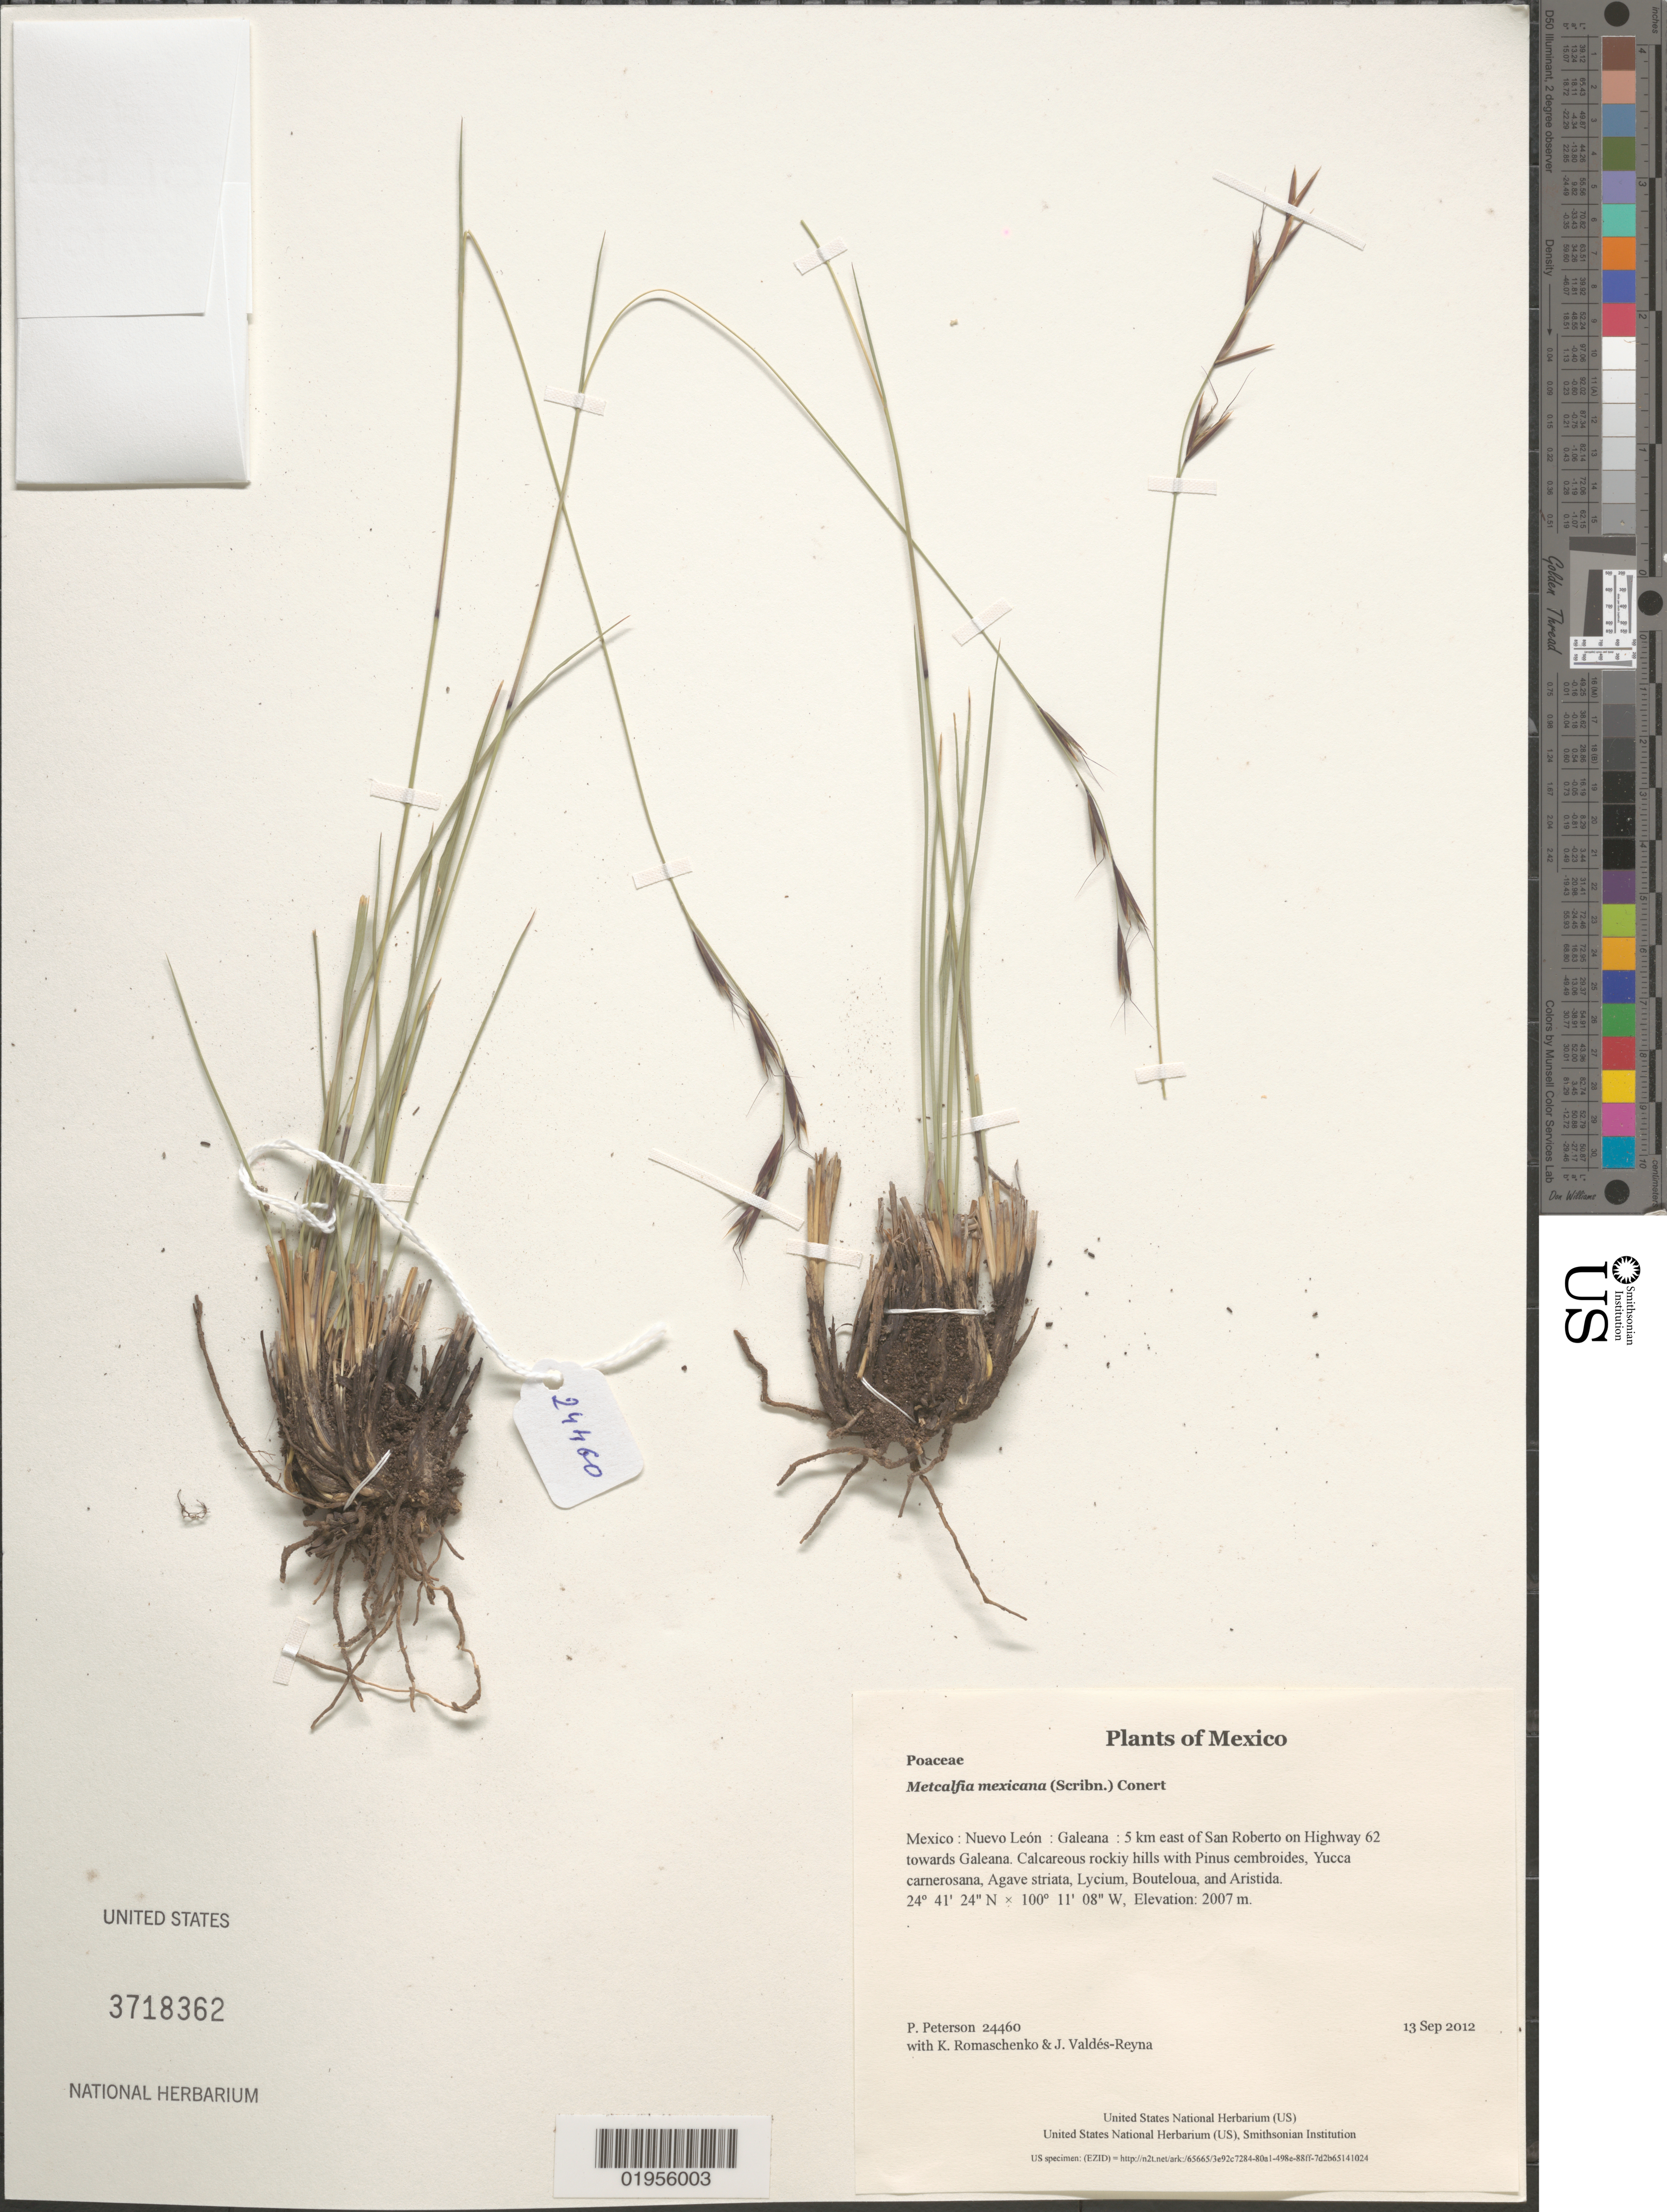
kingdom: Plantae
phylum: Tracheophyta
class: Liliopsida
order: Poales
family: Poaceae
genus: Metcalfia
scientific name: Metcalfia mexicana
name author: (Scribn.) Conert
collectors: P. M. Peterson, K. Romaschenko & J. Valdés-Reyna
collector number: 24460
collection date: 2012-09-13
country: Mexico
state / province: Nuevo León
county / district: Galeana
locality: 5 km east of San Roberto on Highway 62 towards Galeana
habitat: Calcareous rockiy hills with Pinus cembroides, Yucca carnerosana, Agave striata, Lycium, Bouteloua, and Aristida.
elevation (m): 2007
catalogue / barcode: US 3718362